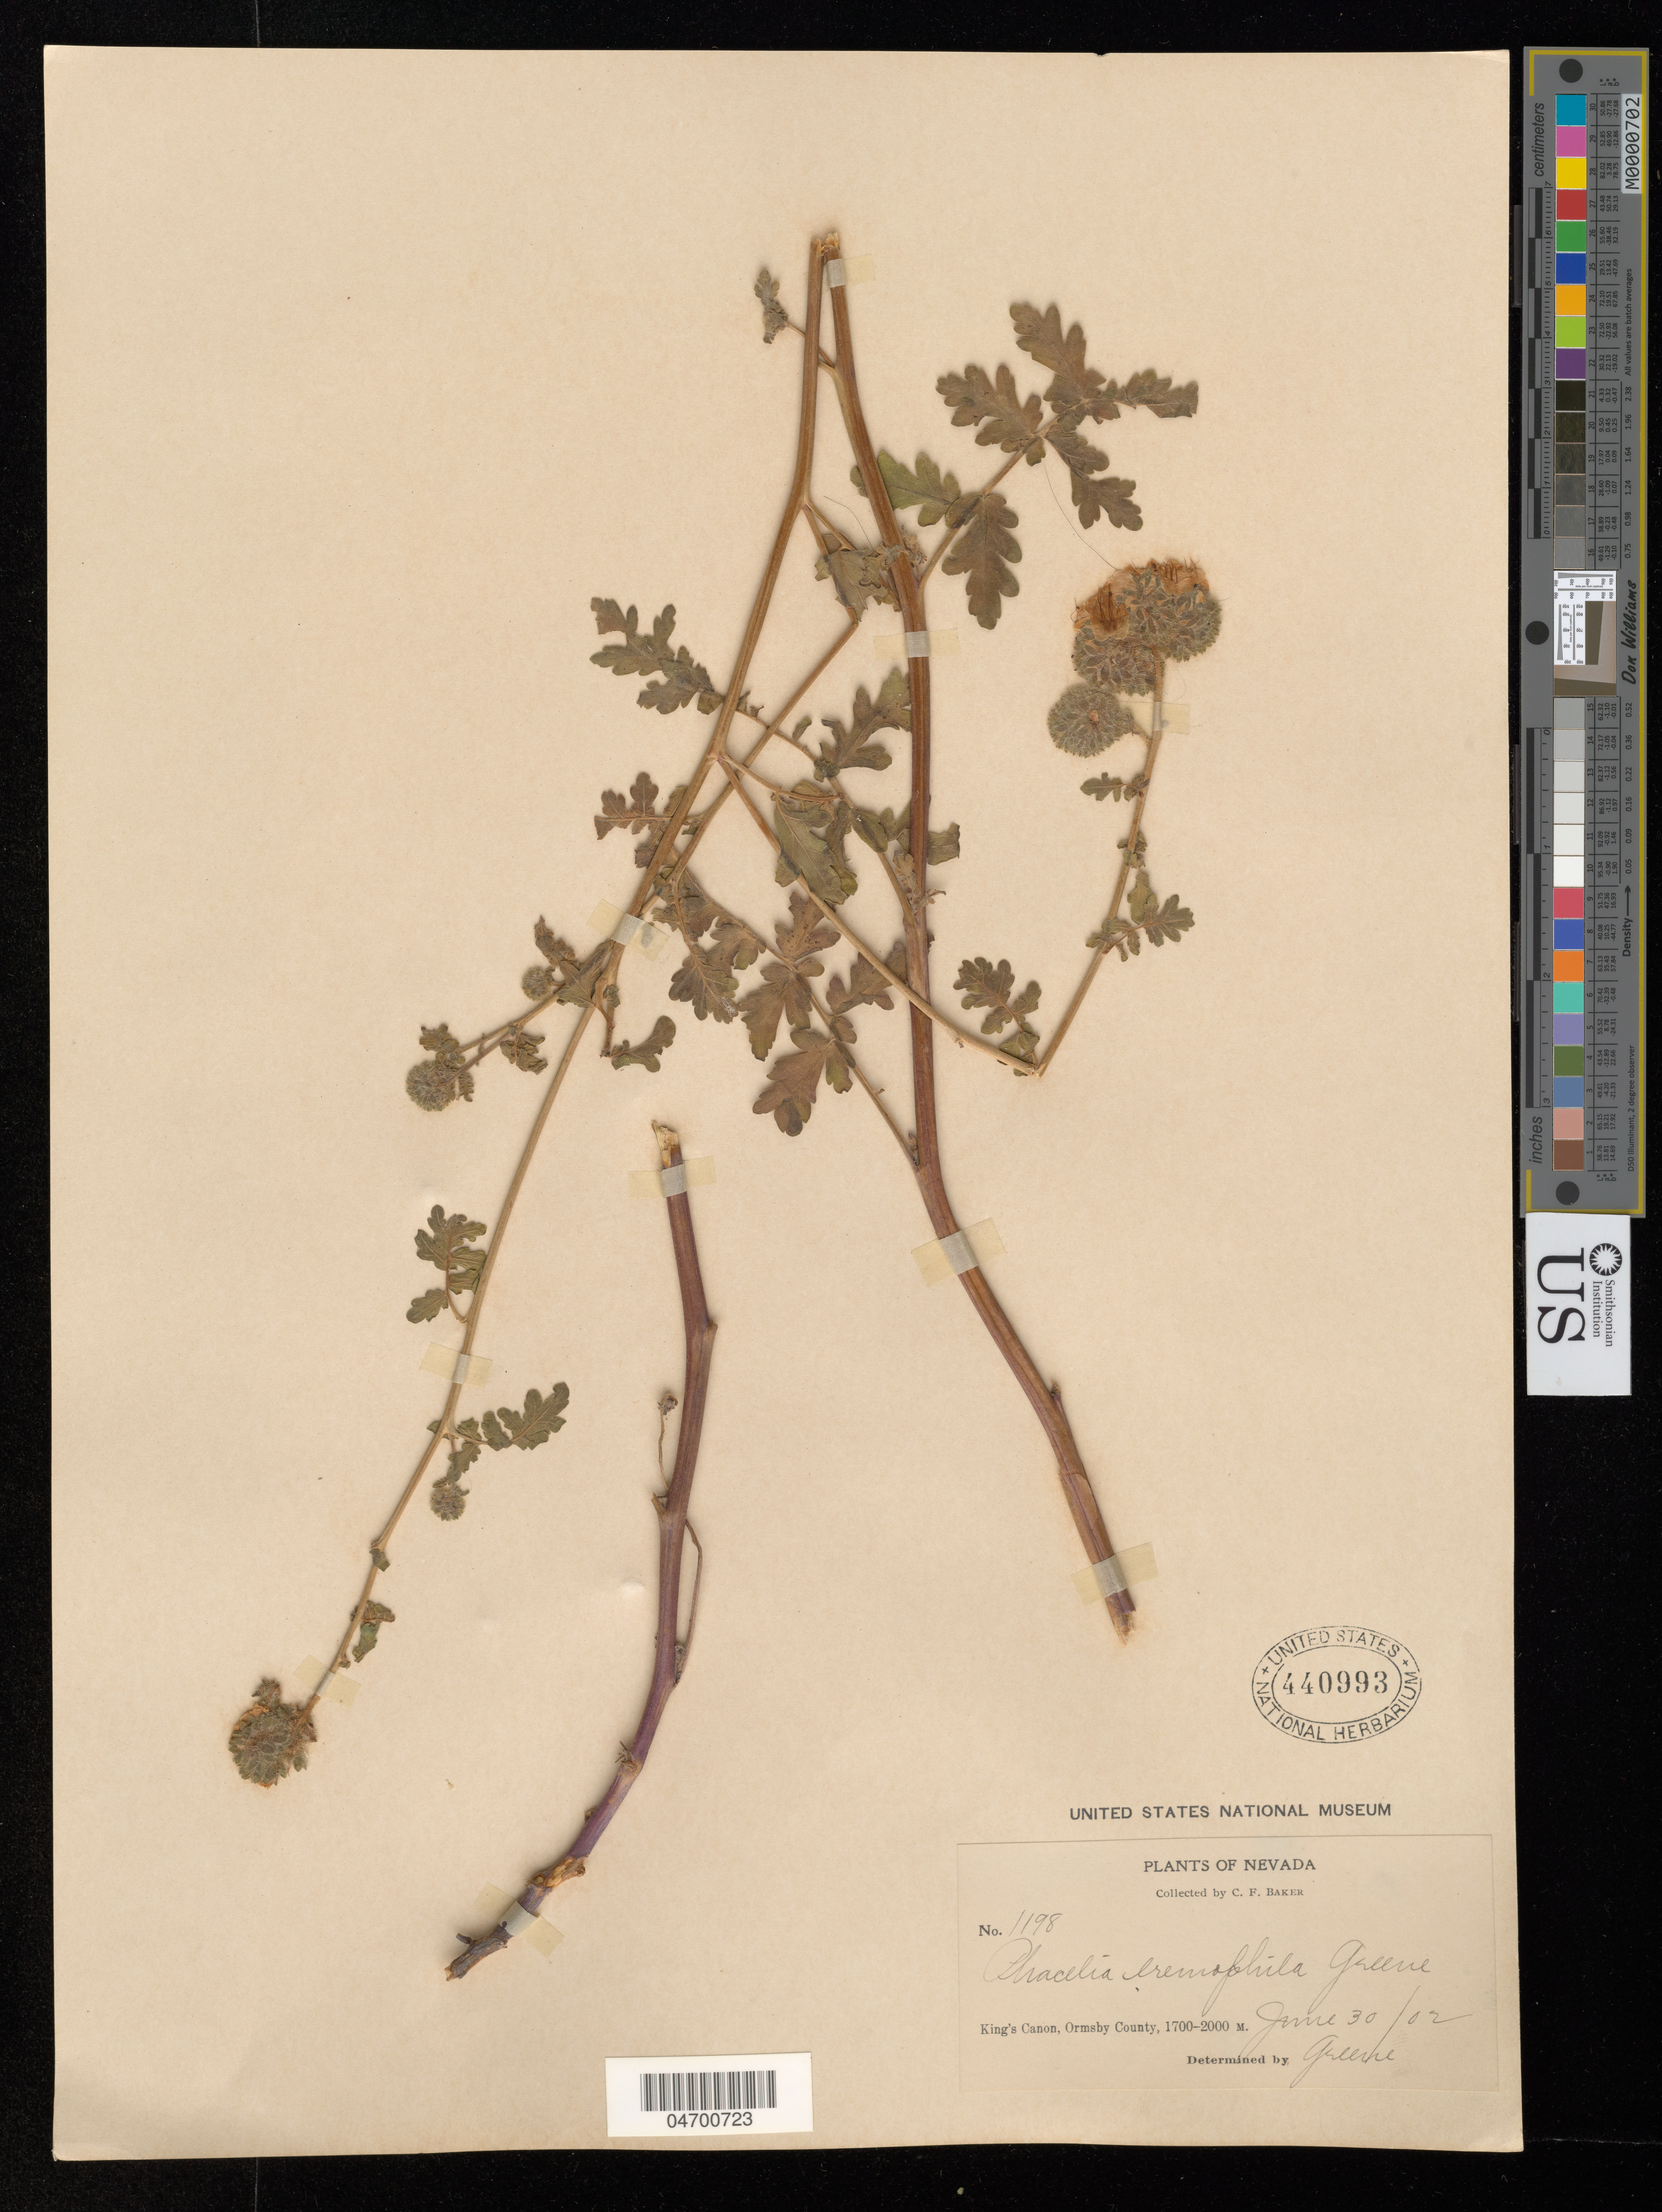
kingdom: Plantae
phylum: Tracheophyta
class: Magnoliopsida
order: Boraginales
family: Hydrophyllaceae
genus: Phacelia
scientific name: Phacelia eremophila var. eu-distans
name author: Greene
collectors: C. F. Baker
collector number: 1198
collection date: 2002-06-30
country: United States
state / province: Nevada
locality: King's Canon, Ormsby County.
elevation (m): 1700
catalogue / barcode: US 440993